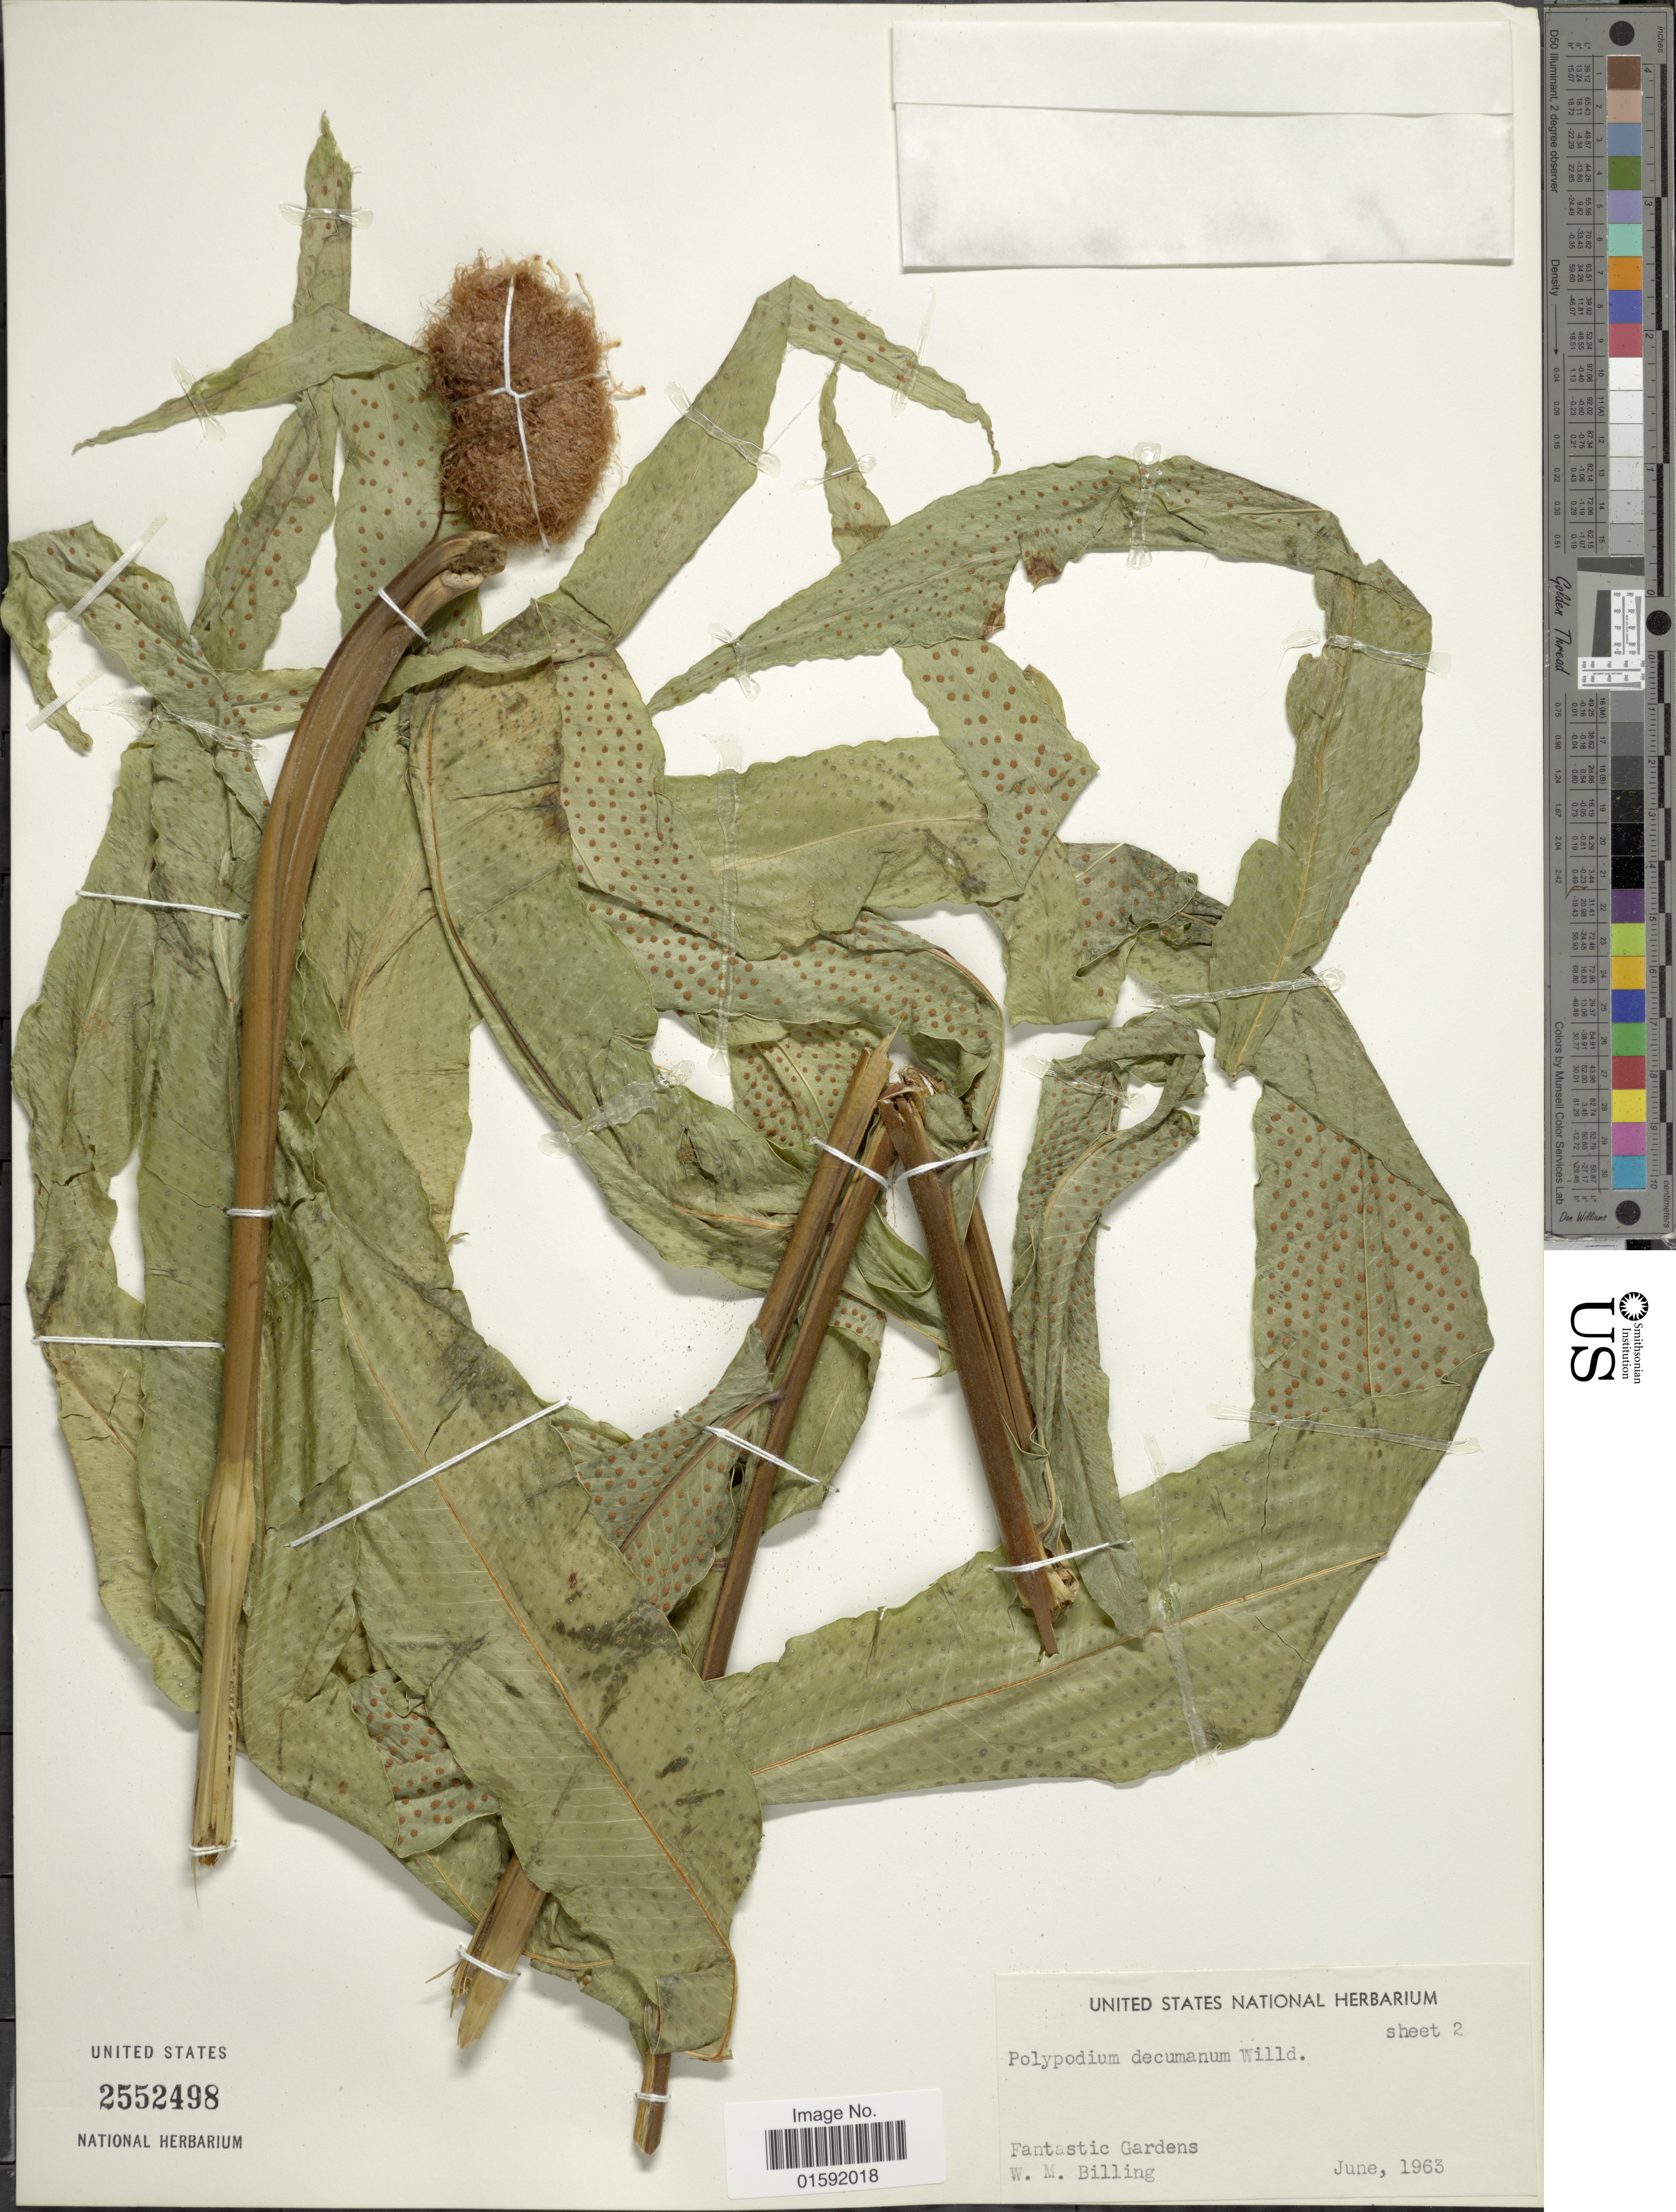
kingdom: Plantae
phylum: Tracheophyta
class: Polypodiopsida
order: Polypodiales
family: Polypodiaceae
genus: Phlebodium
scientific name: Phlebodium decumanum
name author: (Willd.) J. Sm.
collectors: W. Billing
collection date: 1963-06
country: United States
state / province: Florida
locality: Fantastic Gardens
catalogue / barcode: US 2552498